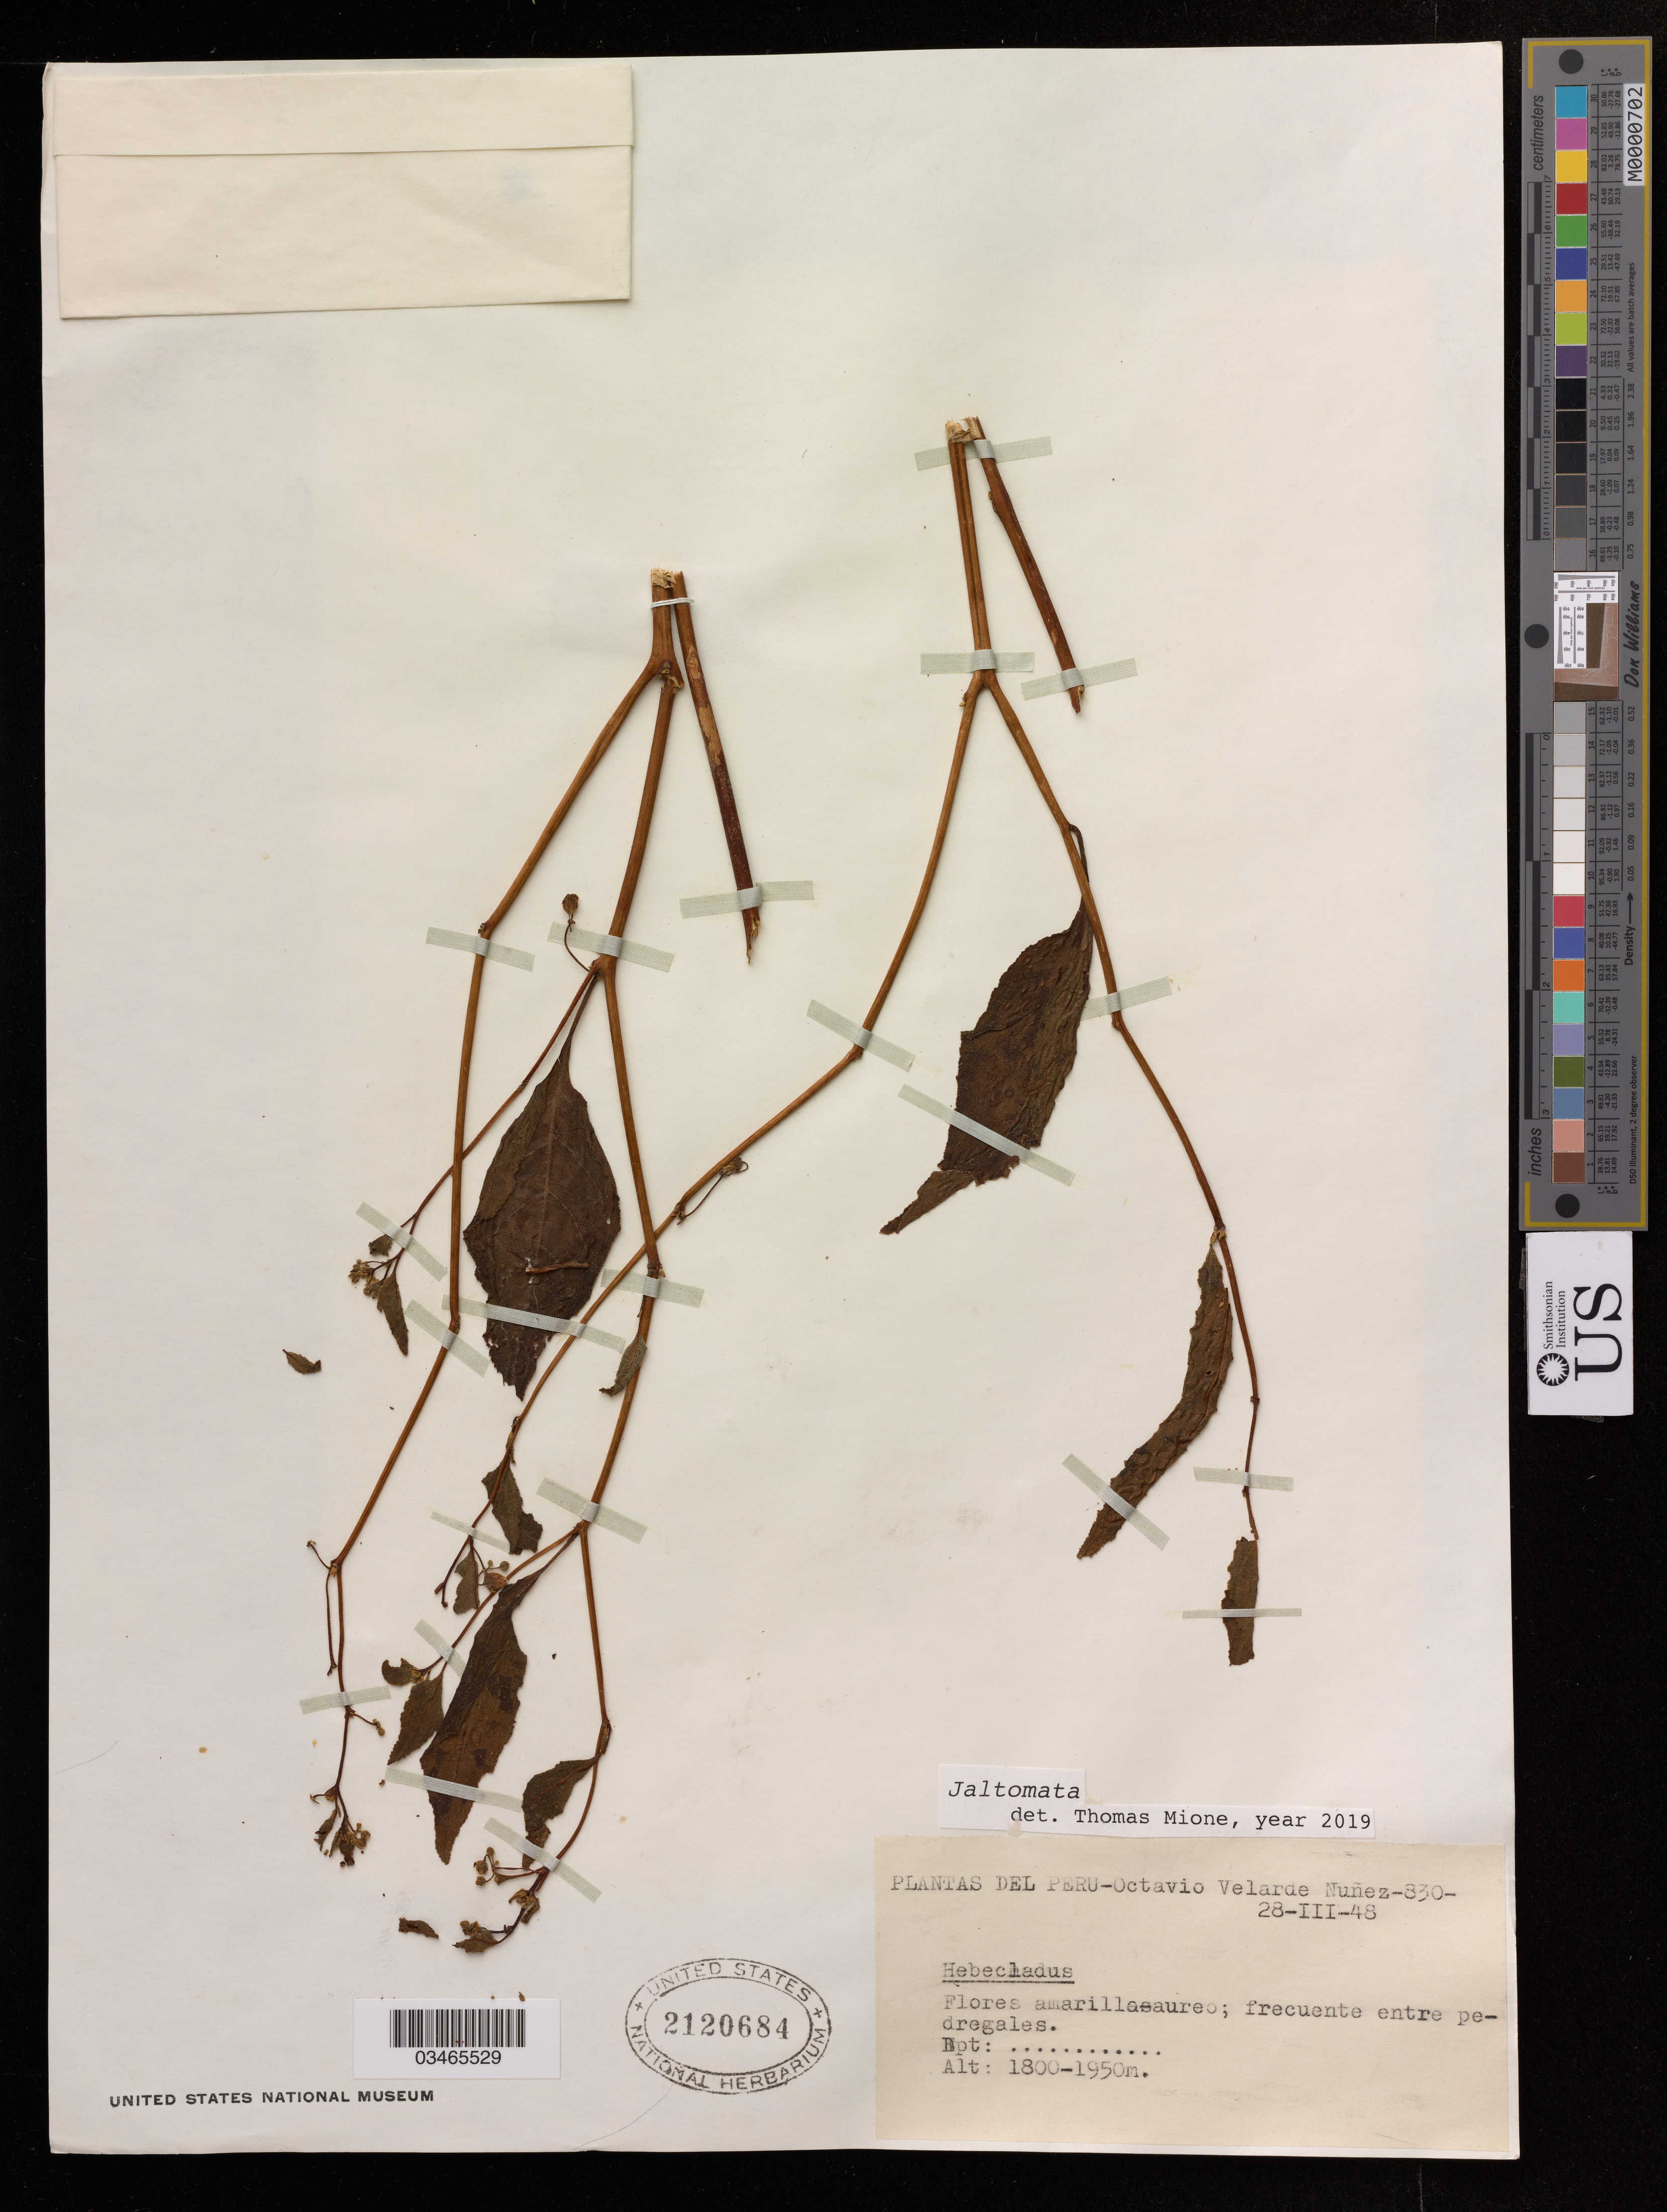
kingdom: Plantae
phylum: Tracheophyta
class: Magnoliopsida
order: Solanales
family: Solanaceae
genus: Jaltomata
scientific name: Jaltomata sp.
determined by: Mione, Thomas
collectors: O. Nuñez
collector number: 830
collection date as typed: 28 Mar48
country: Peru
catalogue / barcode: US 2120684